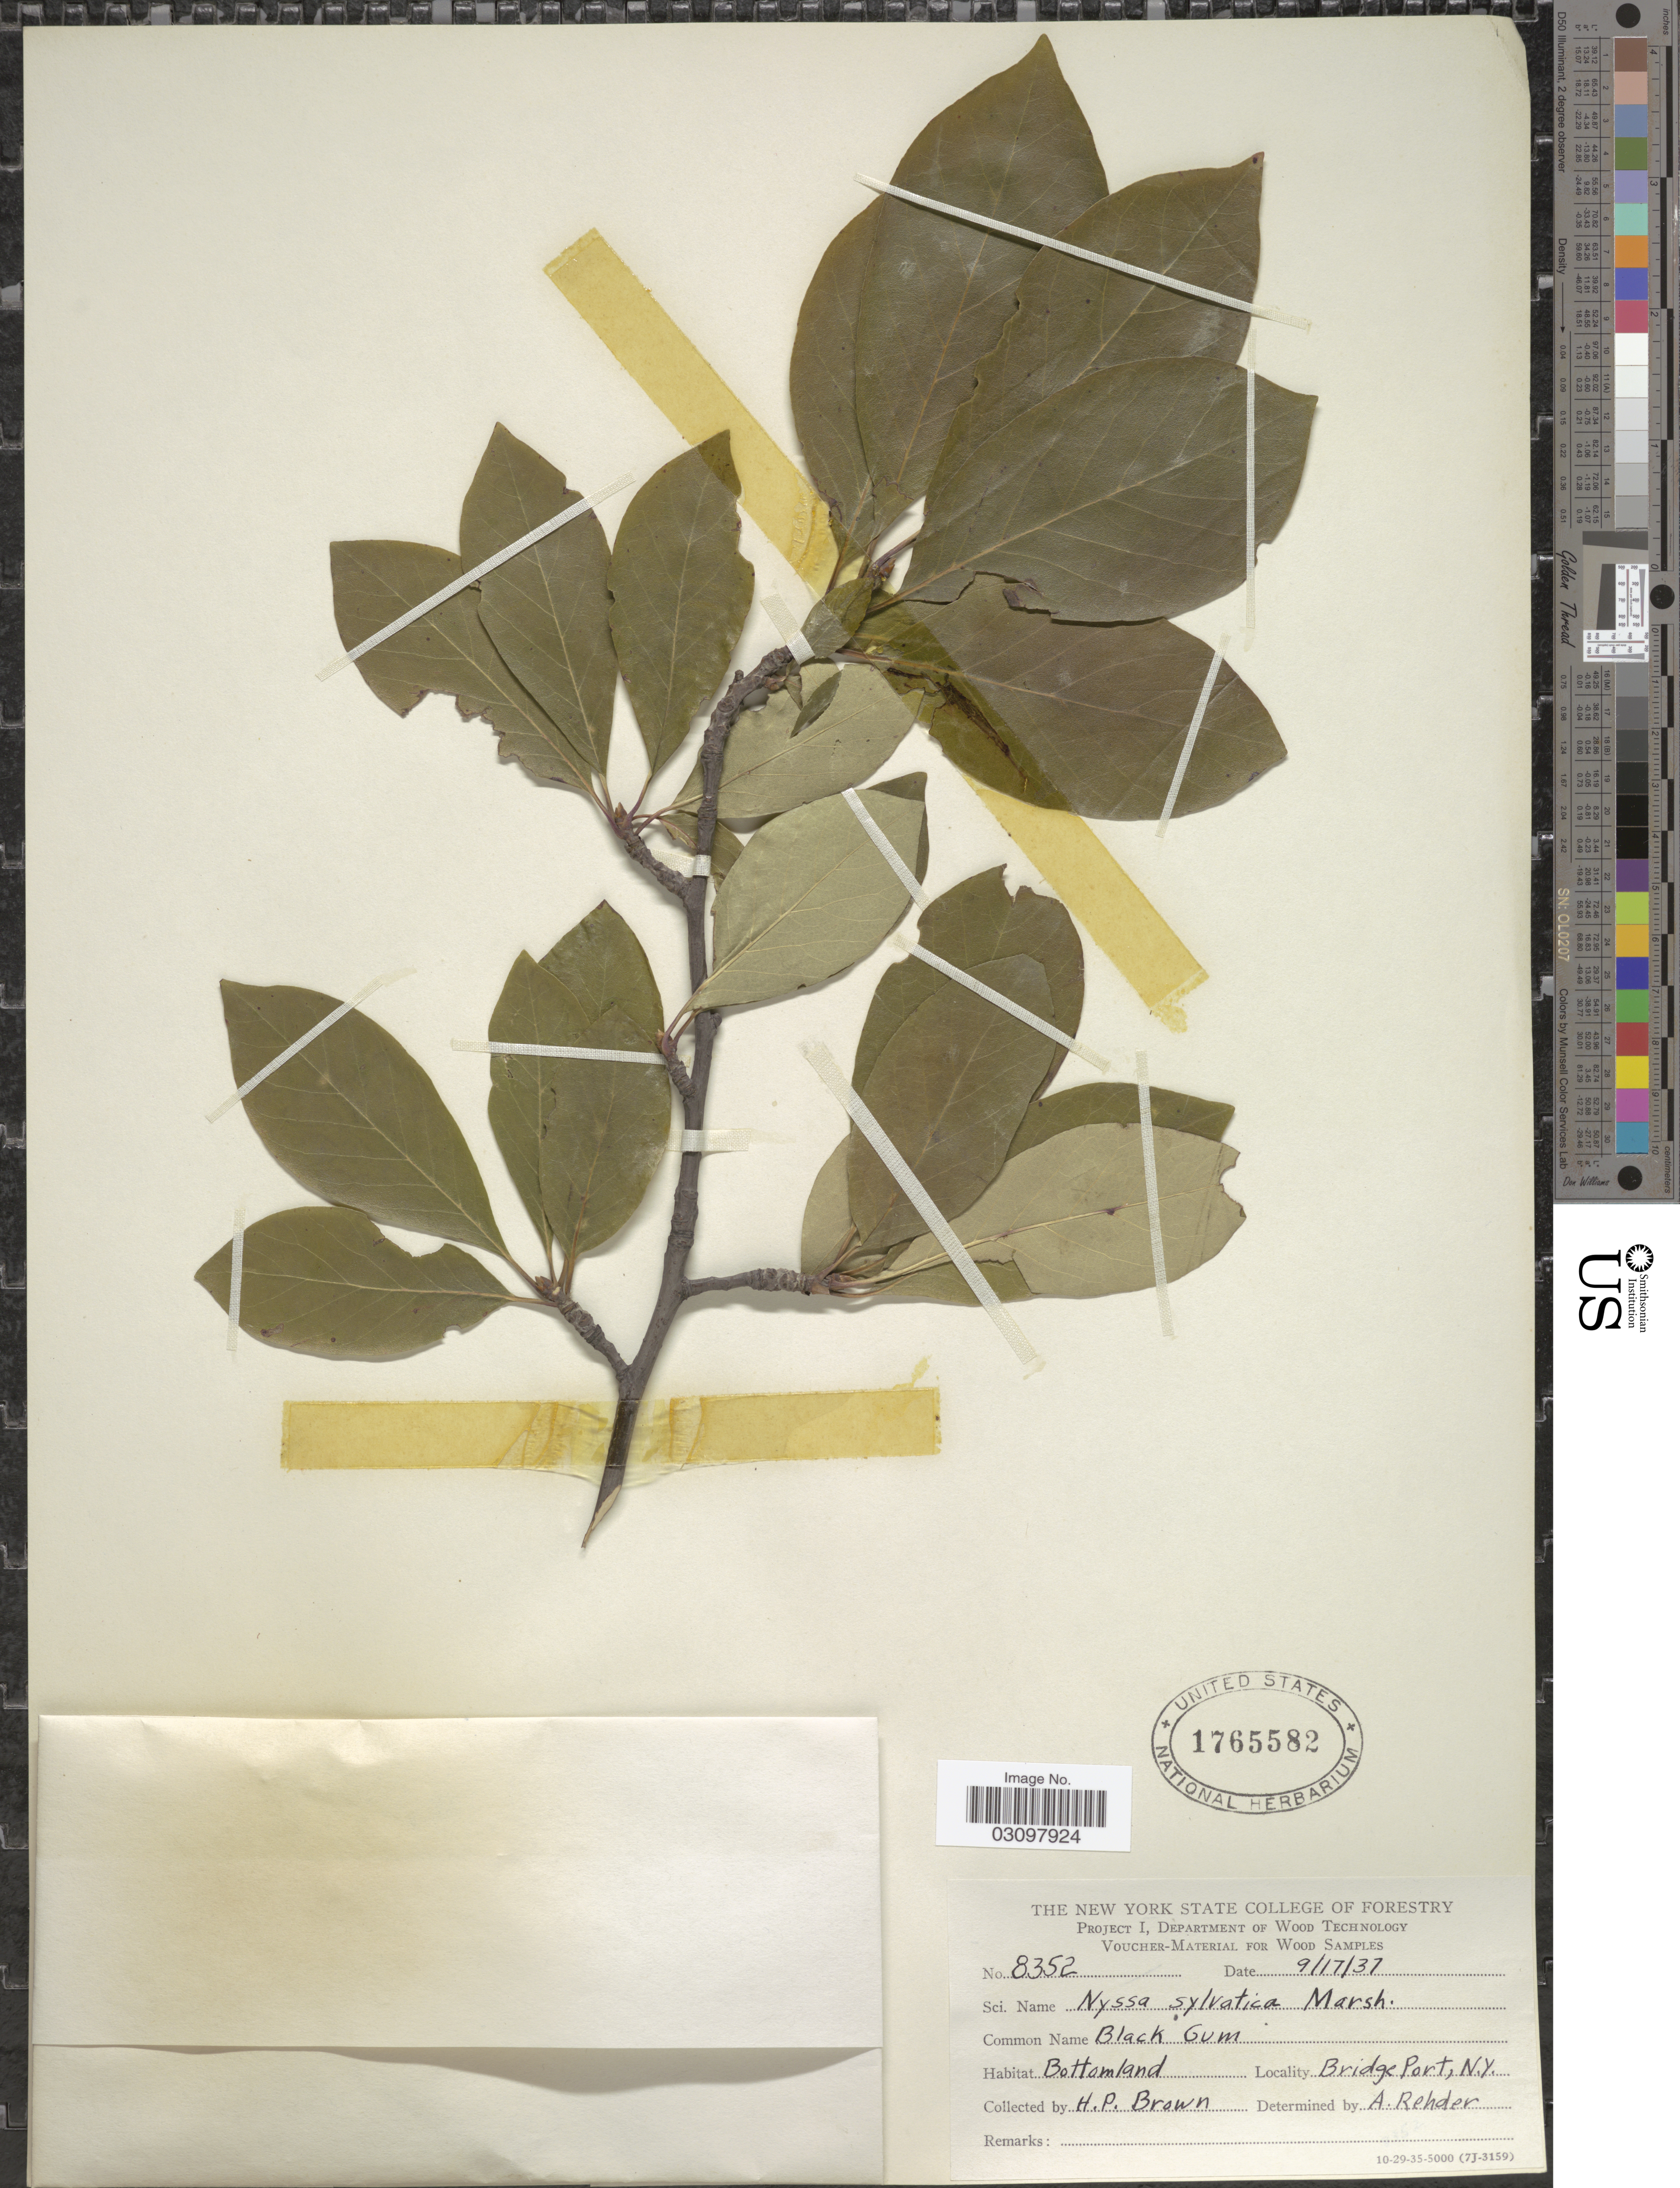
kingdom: Plantae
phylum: Tracheophyta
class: Magnoliopsida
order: Cornales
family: Nyssaceae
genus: Nyssa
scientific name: Nyssa sylvatica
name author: Marshall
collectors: H. P. Brown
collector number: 8352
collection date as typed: Transcribed d/m/y: 17/9/37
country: United States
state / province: New York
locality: Bottomland. Bridge Port, N. Y.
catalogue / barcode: US 1765582